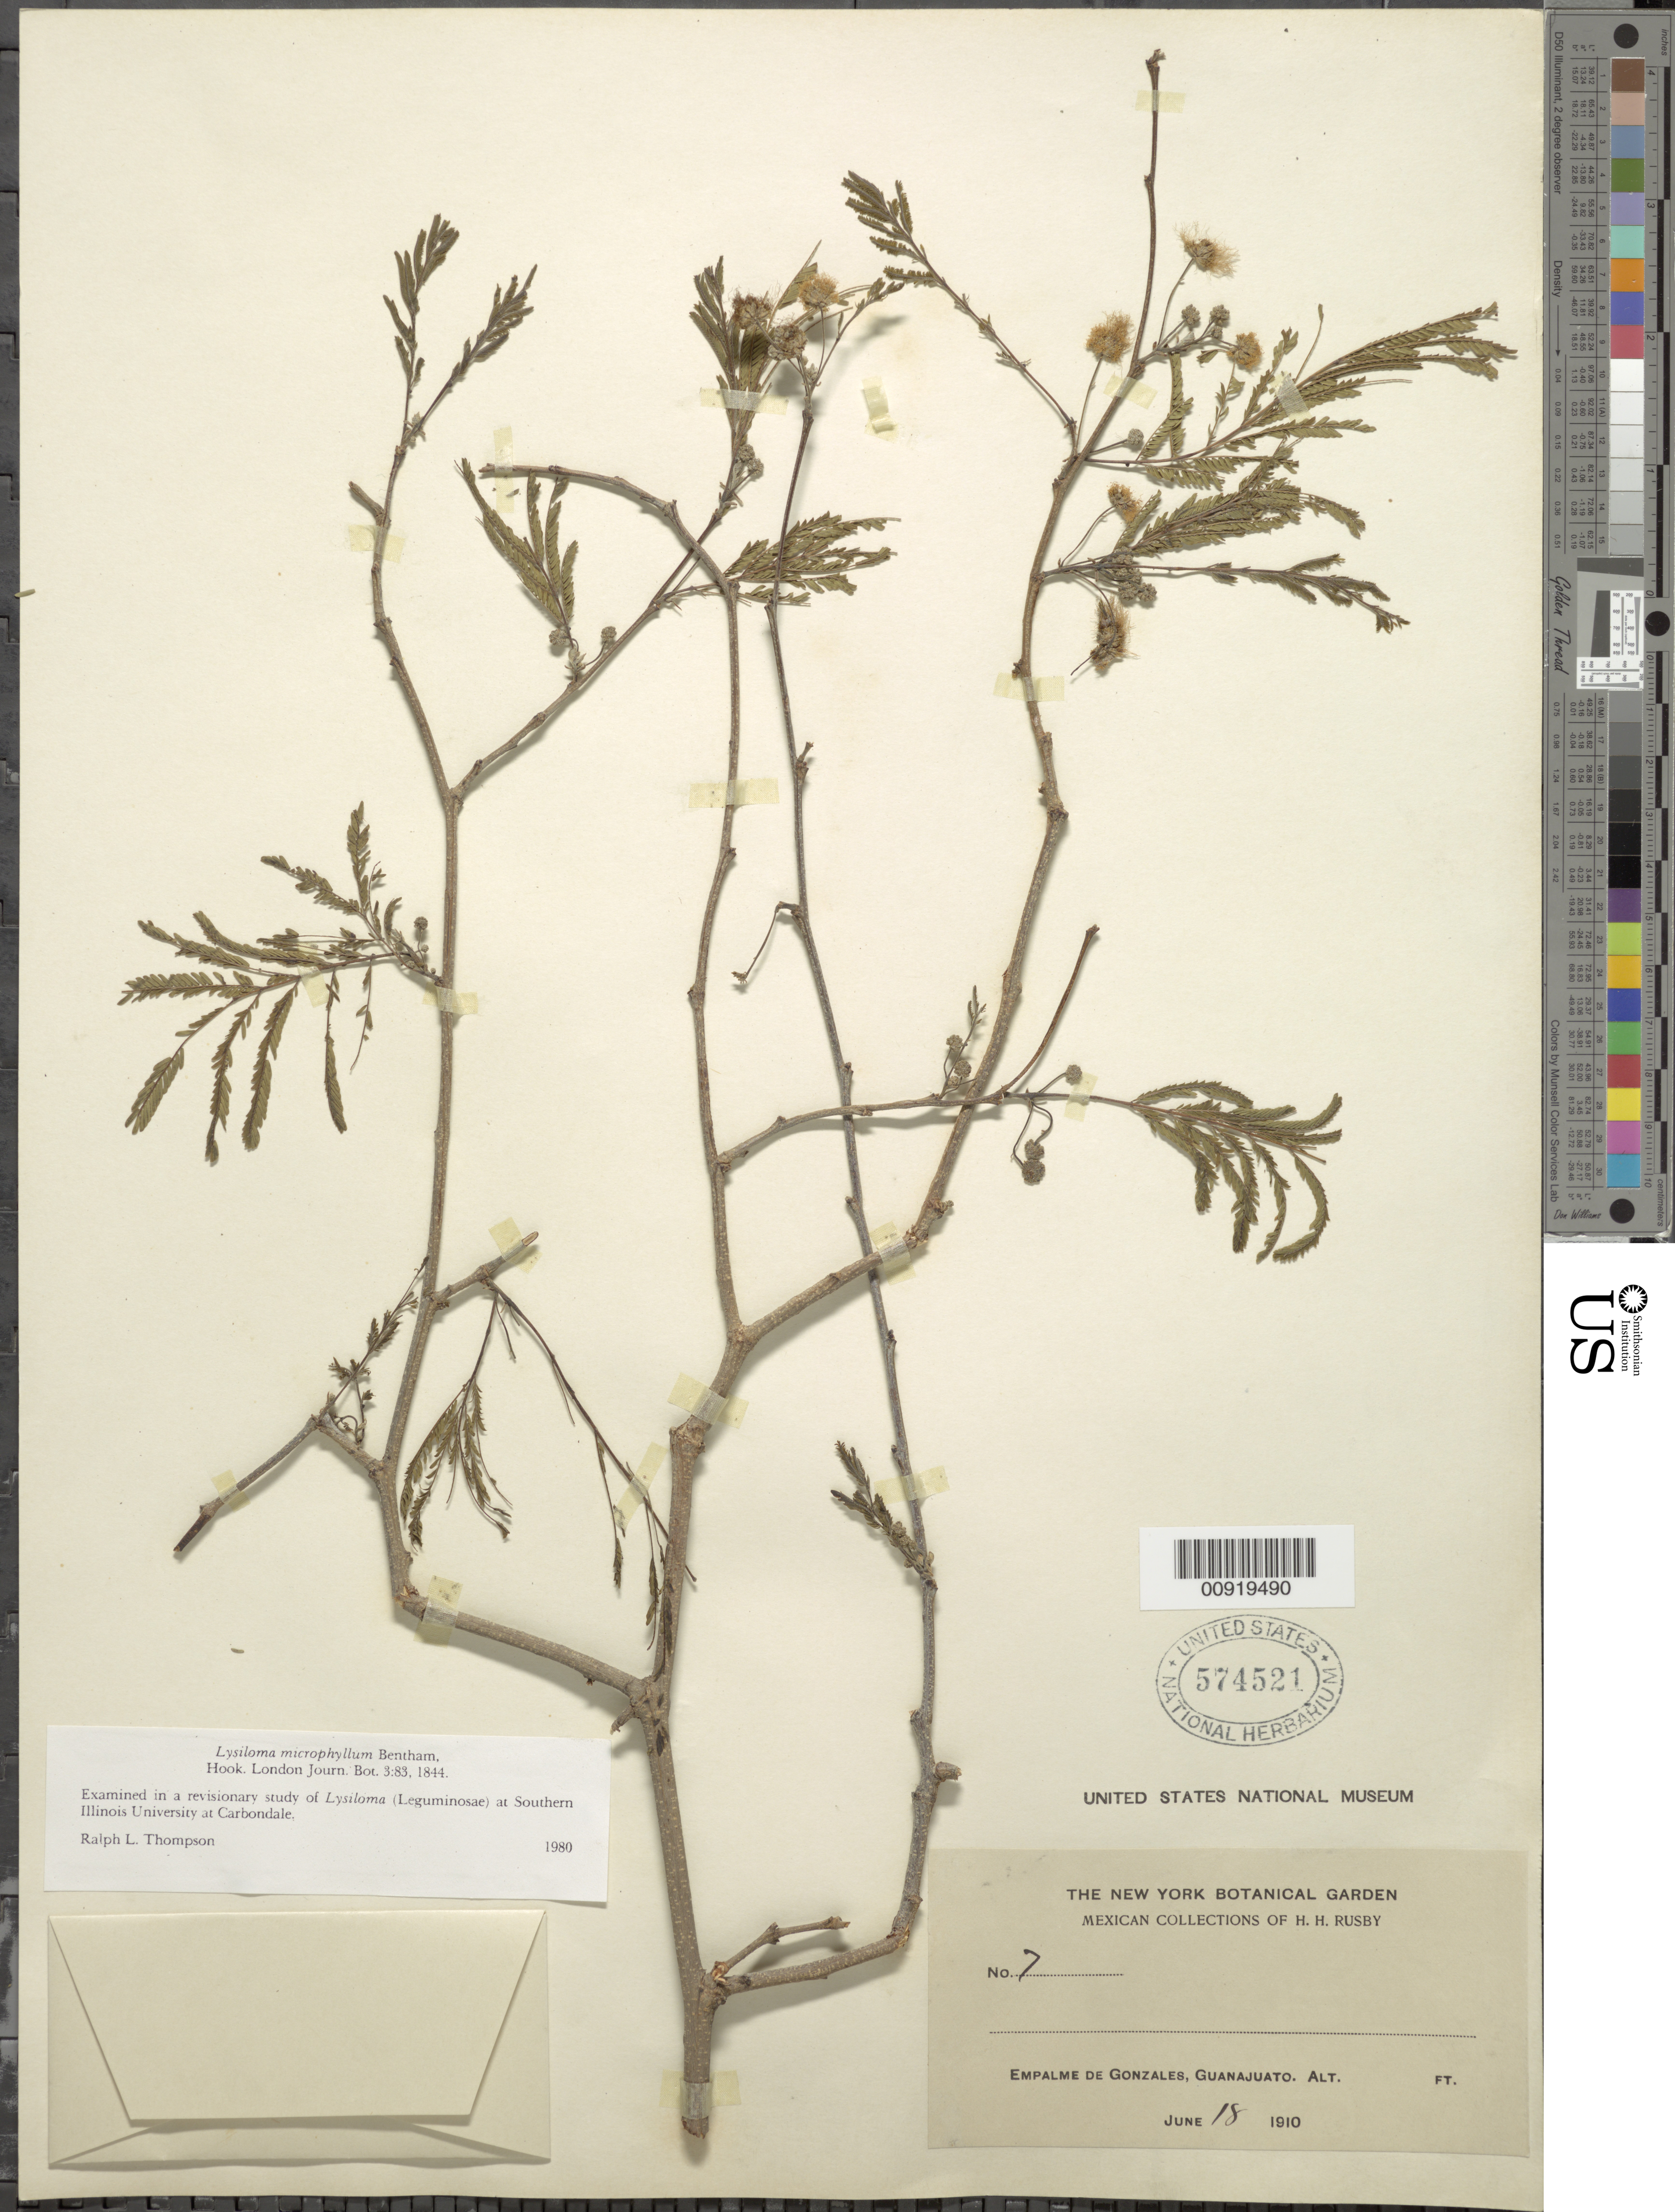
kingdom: Plantae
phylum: Tracheophyta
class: Magnoliopsida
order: Fabales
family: Fabaceae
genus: Lysiloma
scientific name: Lysiloma microphyllum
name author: Benth.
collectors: H. H. Rusby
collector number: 7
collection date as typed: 18 Jun 1910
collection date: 1910-06-18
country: Mexico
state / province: Guanajuato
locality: Empalme de Gonzales [sic], Guanajuato.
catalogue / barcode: US 574521